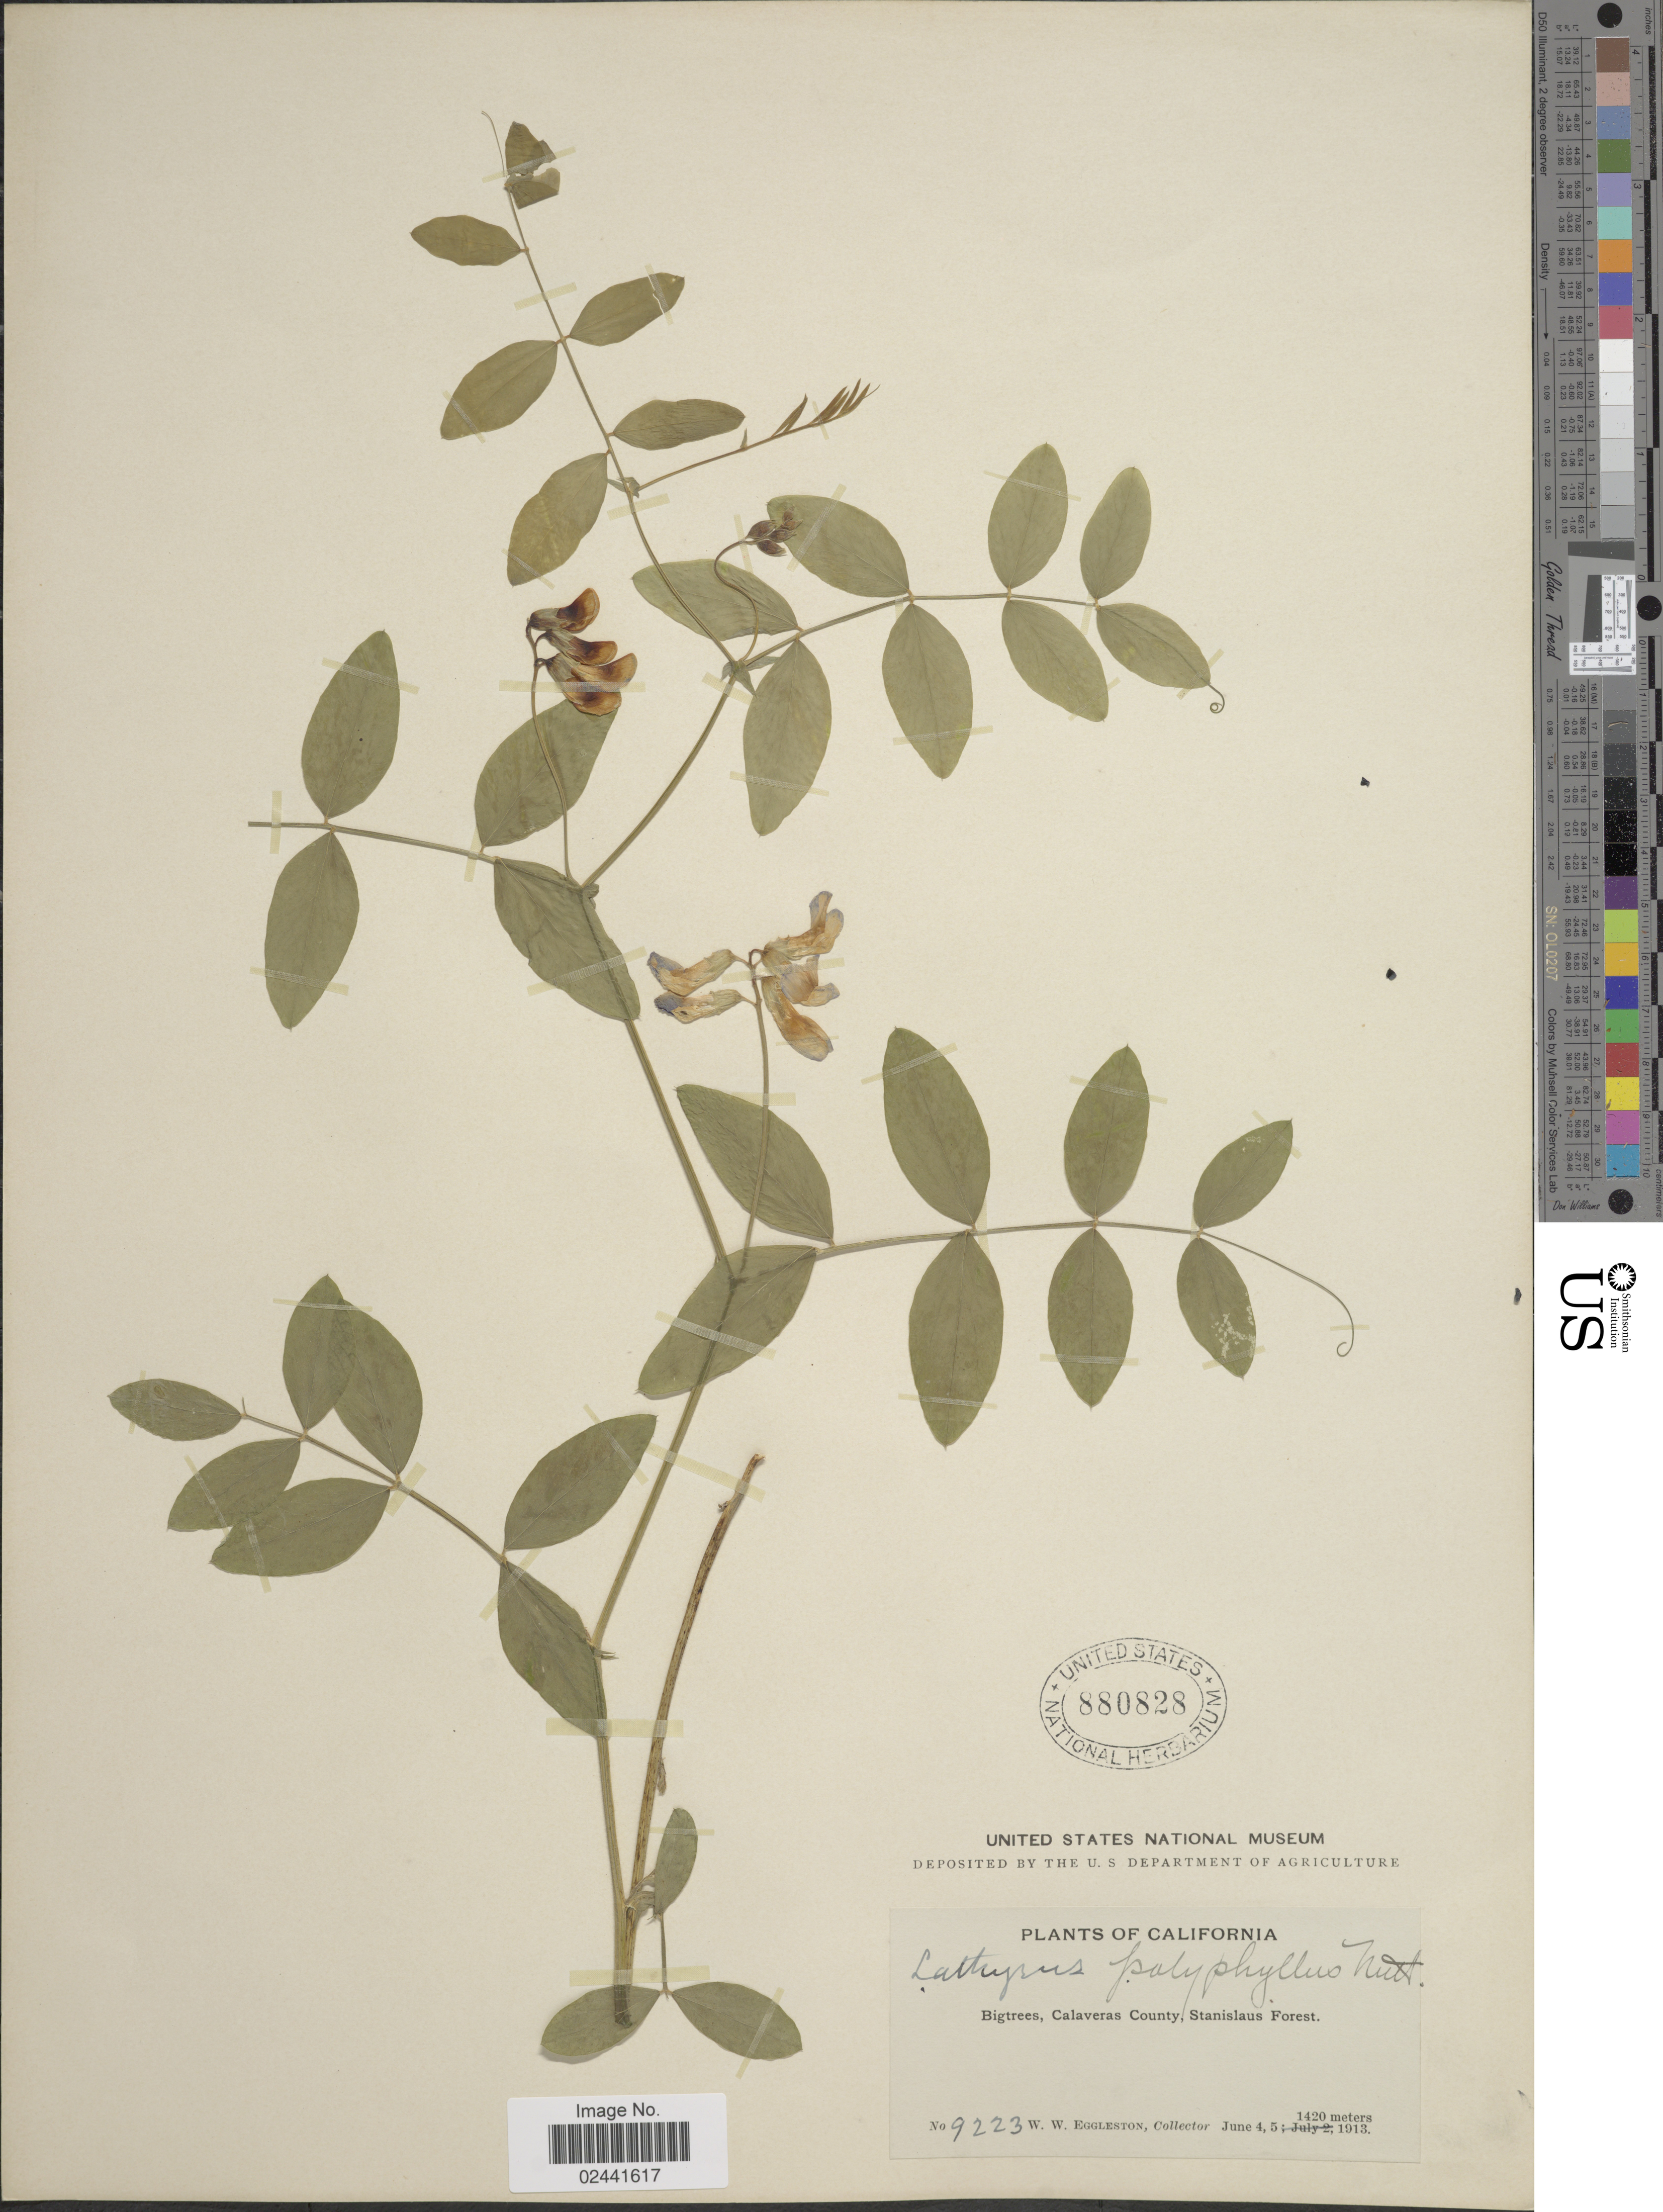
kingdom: Plantae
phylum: Tracheophyta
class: Magnoliopsida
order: Fabales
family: Fabaceae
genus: Lathyrus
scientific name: Lathyrus polyphyllus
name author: Nutt.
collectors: W. W. Eggleston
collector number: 9223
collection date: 1913-07-04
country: United States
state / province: California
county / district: Calaveras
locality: Bigtrees, Calaveras County, Stanislaus Forest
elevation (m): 1420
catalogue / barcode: US 880828